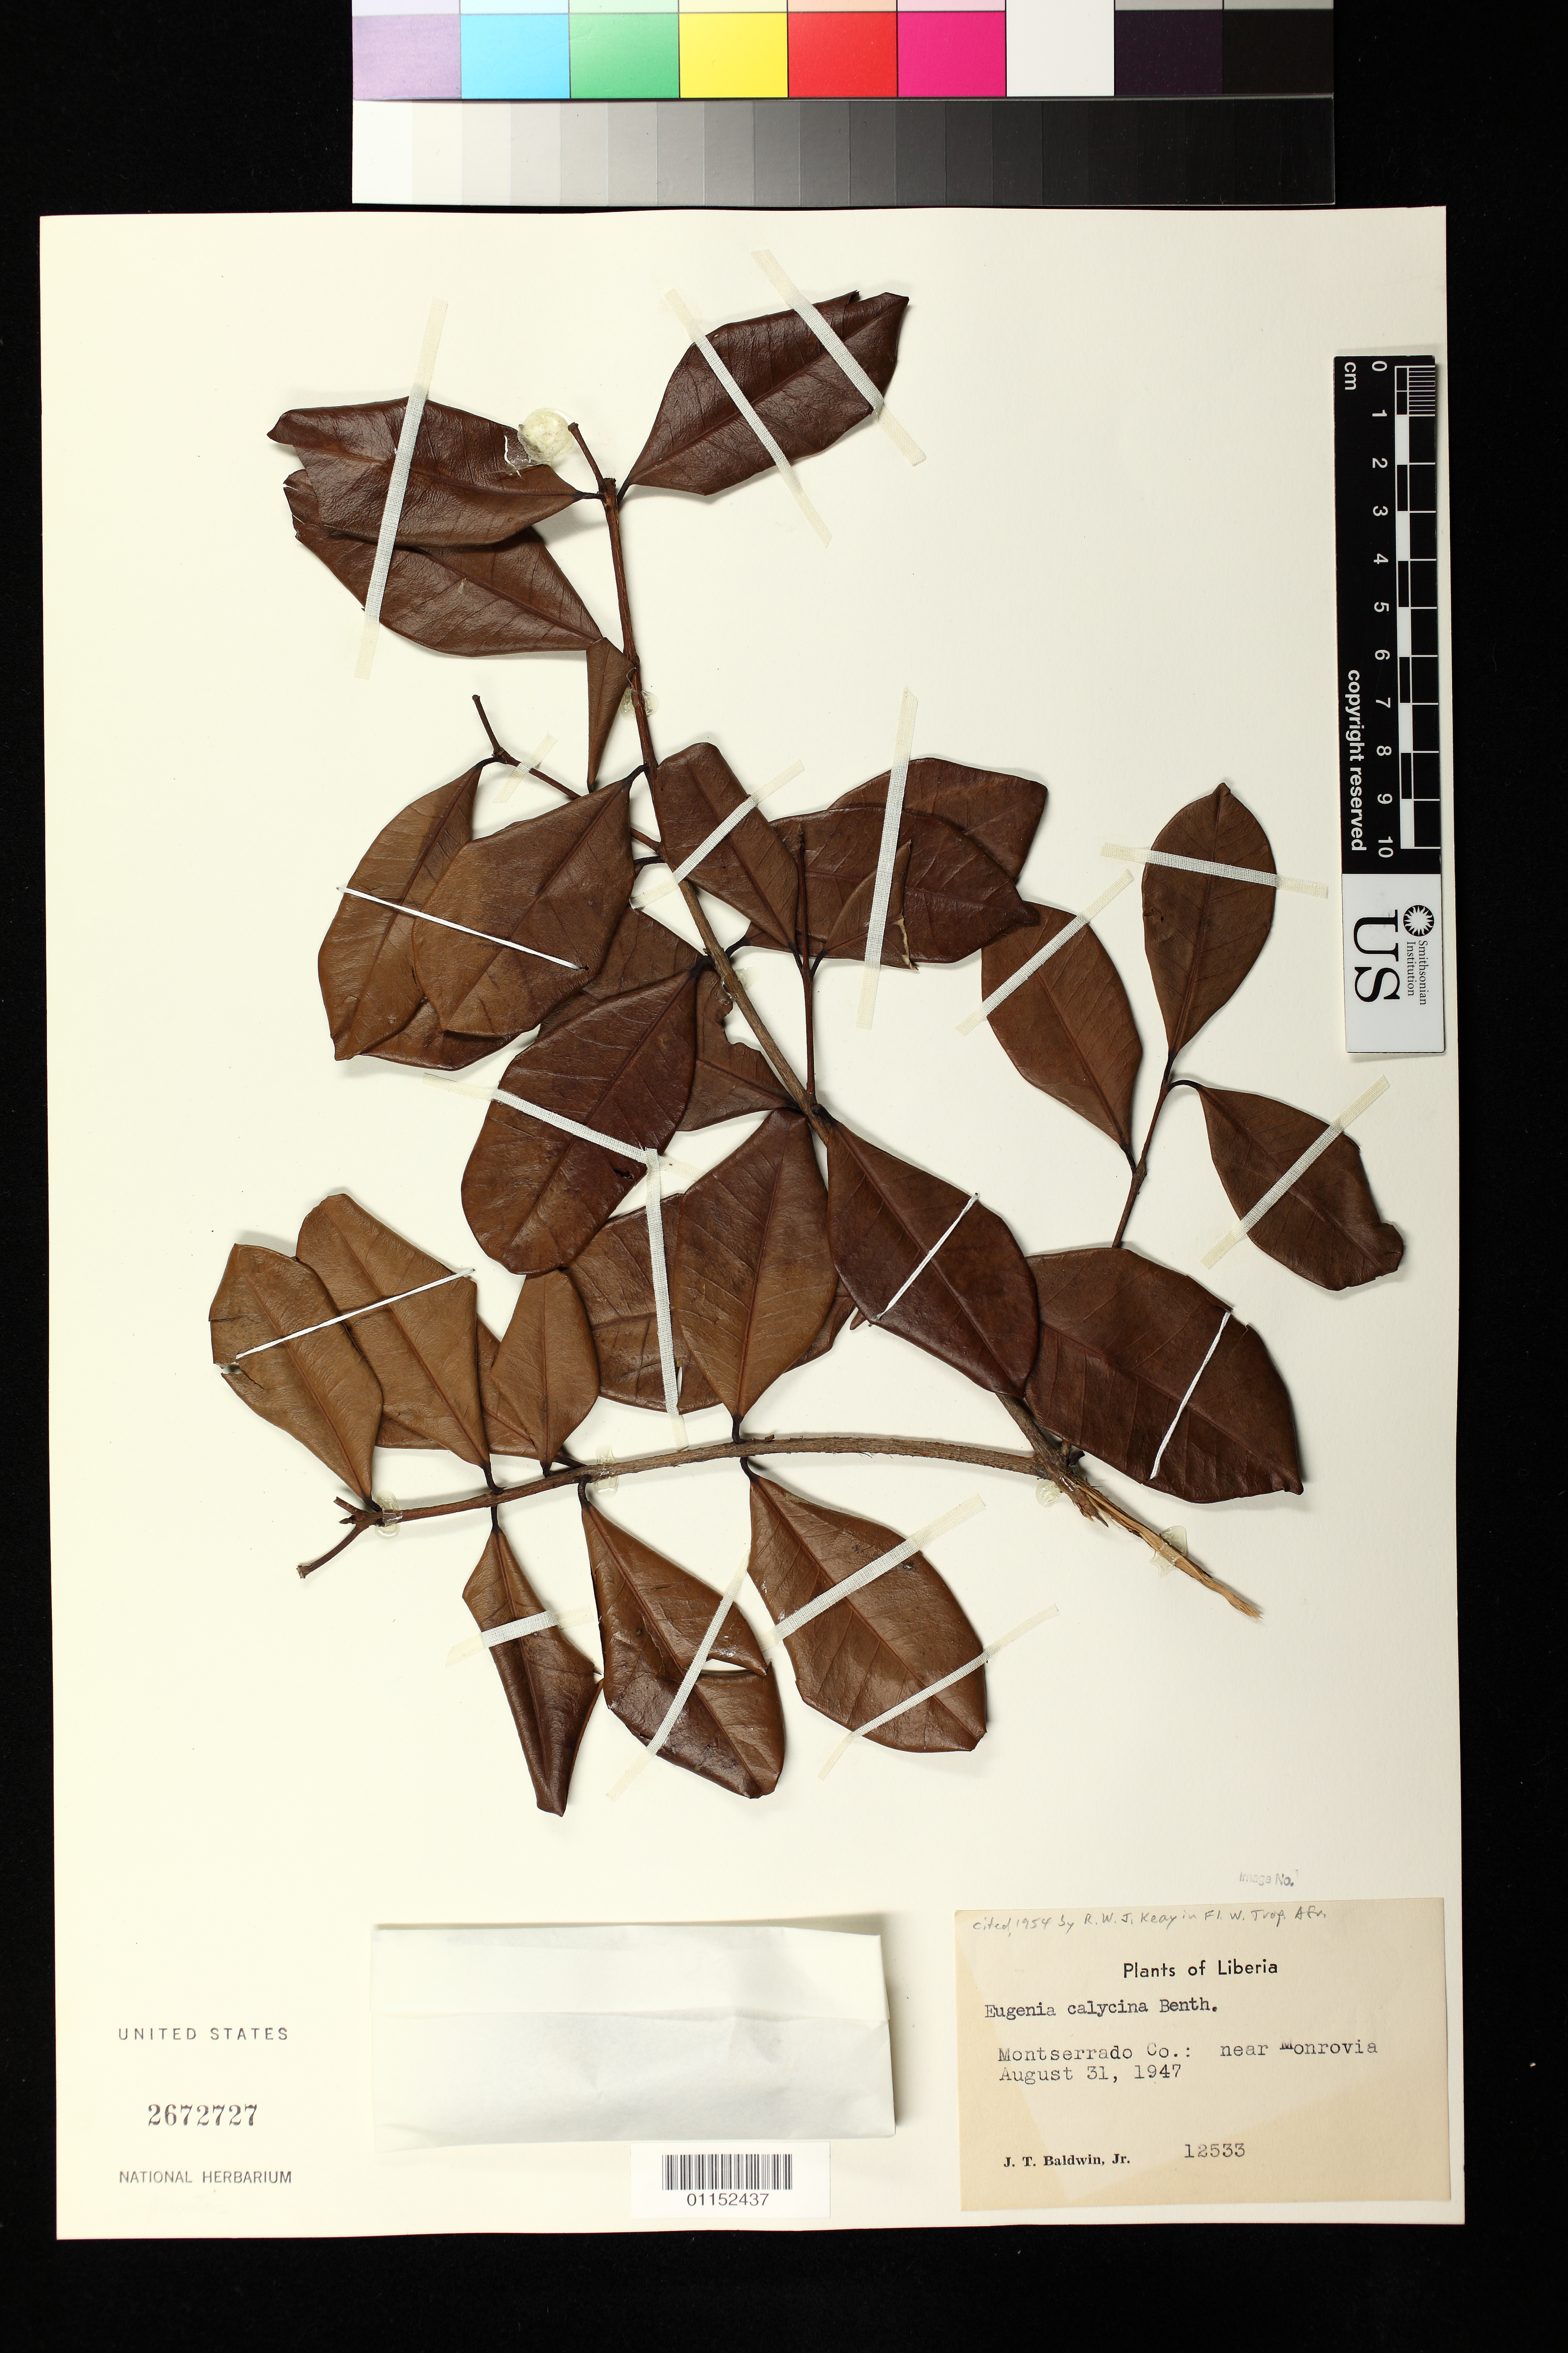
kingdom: Plantae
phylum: Tracheophyta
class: Magnoliopsida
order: Myrtales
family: Myrtaceae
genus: Eugenia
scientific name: Eugenia calycina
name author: Cambess.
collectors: J. T. Baldwin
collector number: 12533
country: Liberia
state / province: Montserrado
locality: Near Monrovia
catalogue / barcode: US 2672727